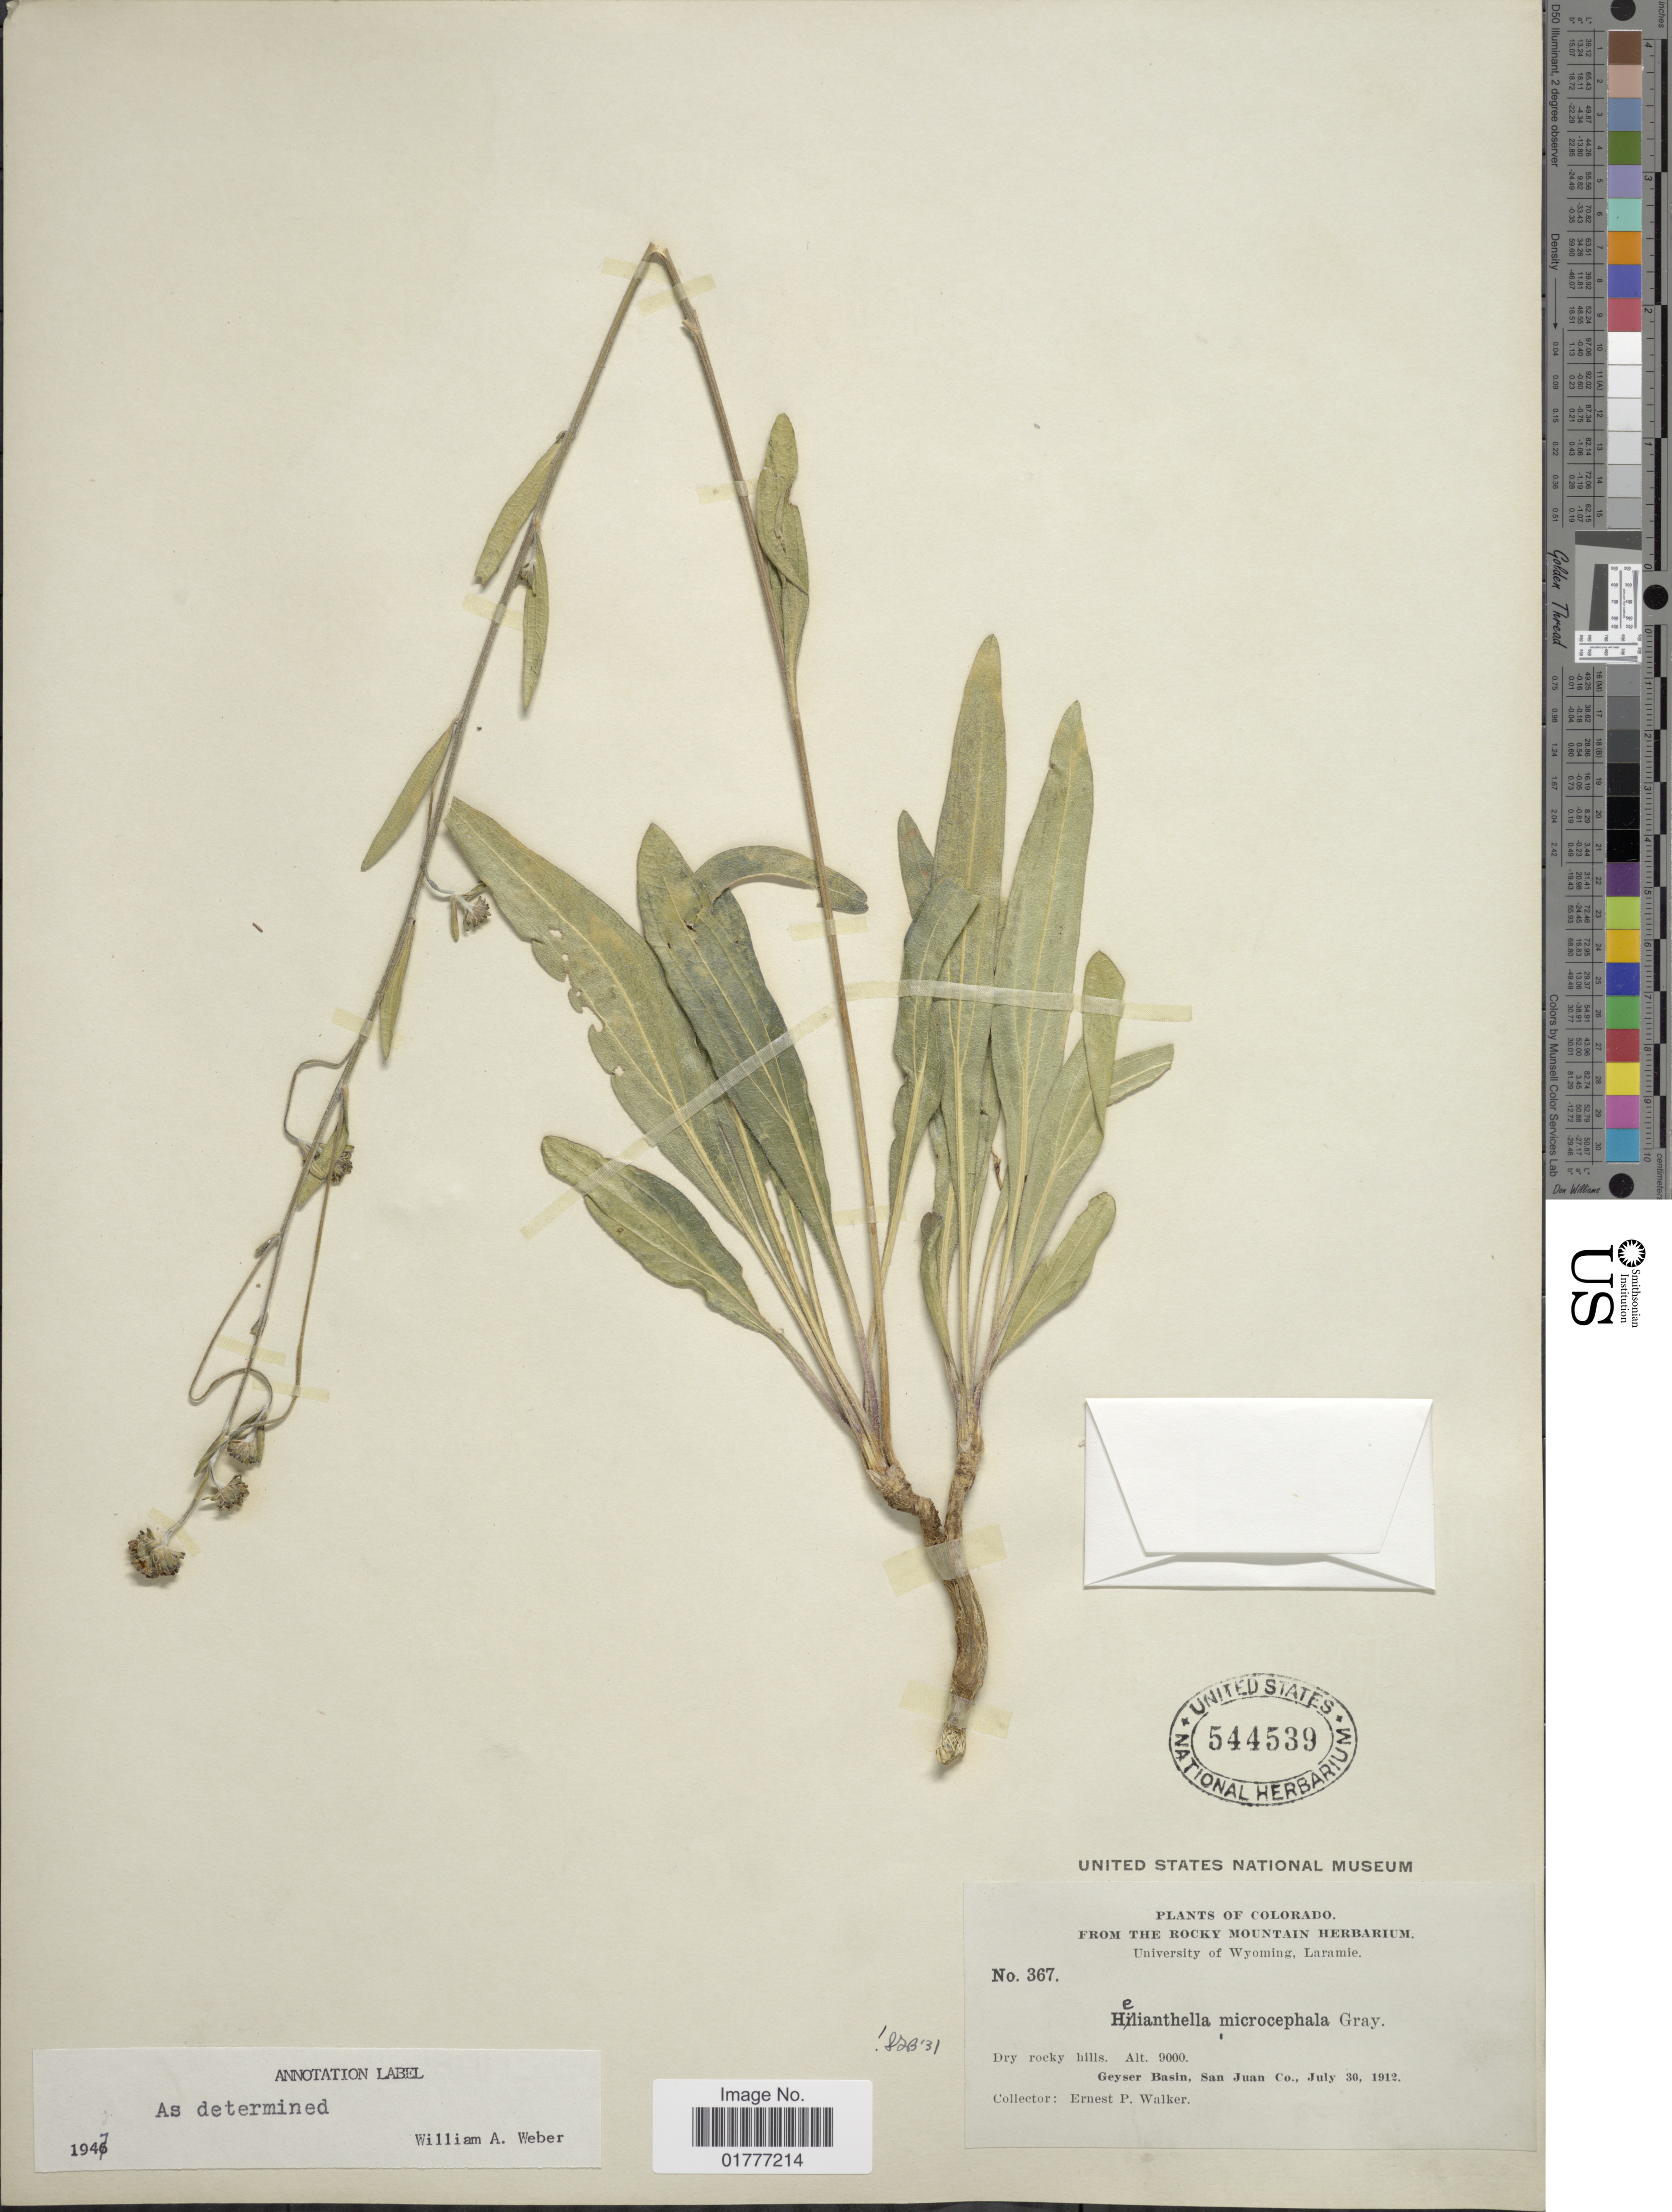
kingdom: Plantae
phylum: Tracheophyta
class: Magnoliopsida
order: Asterales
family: Asteraceae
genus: Helianthella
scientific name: Helianthella microcephala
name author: (A. Gray) A. Gray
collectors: E. P. Walker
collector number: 367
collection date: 1912-07-30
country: United States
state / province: Colorado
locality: Geyser Basin, San Juan Co.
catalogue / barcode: US 544539